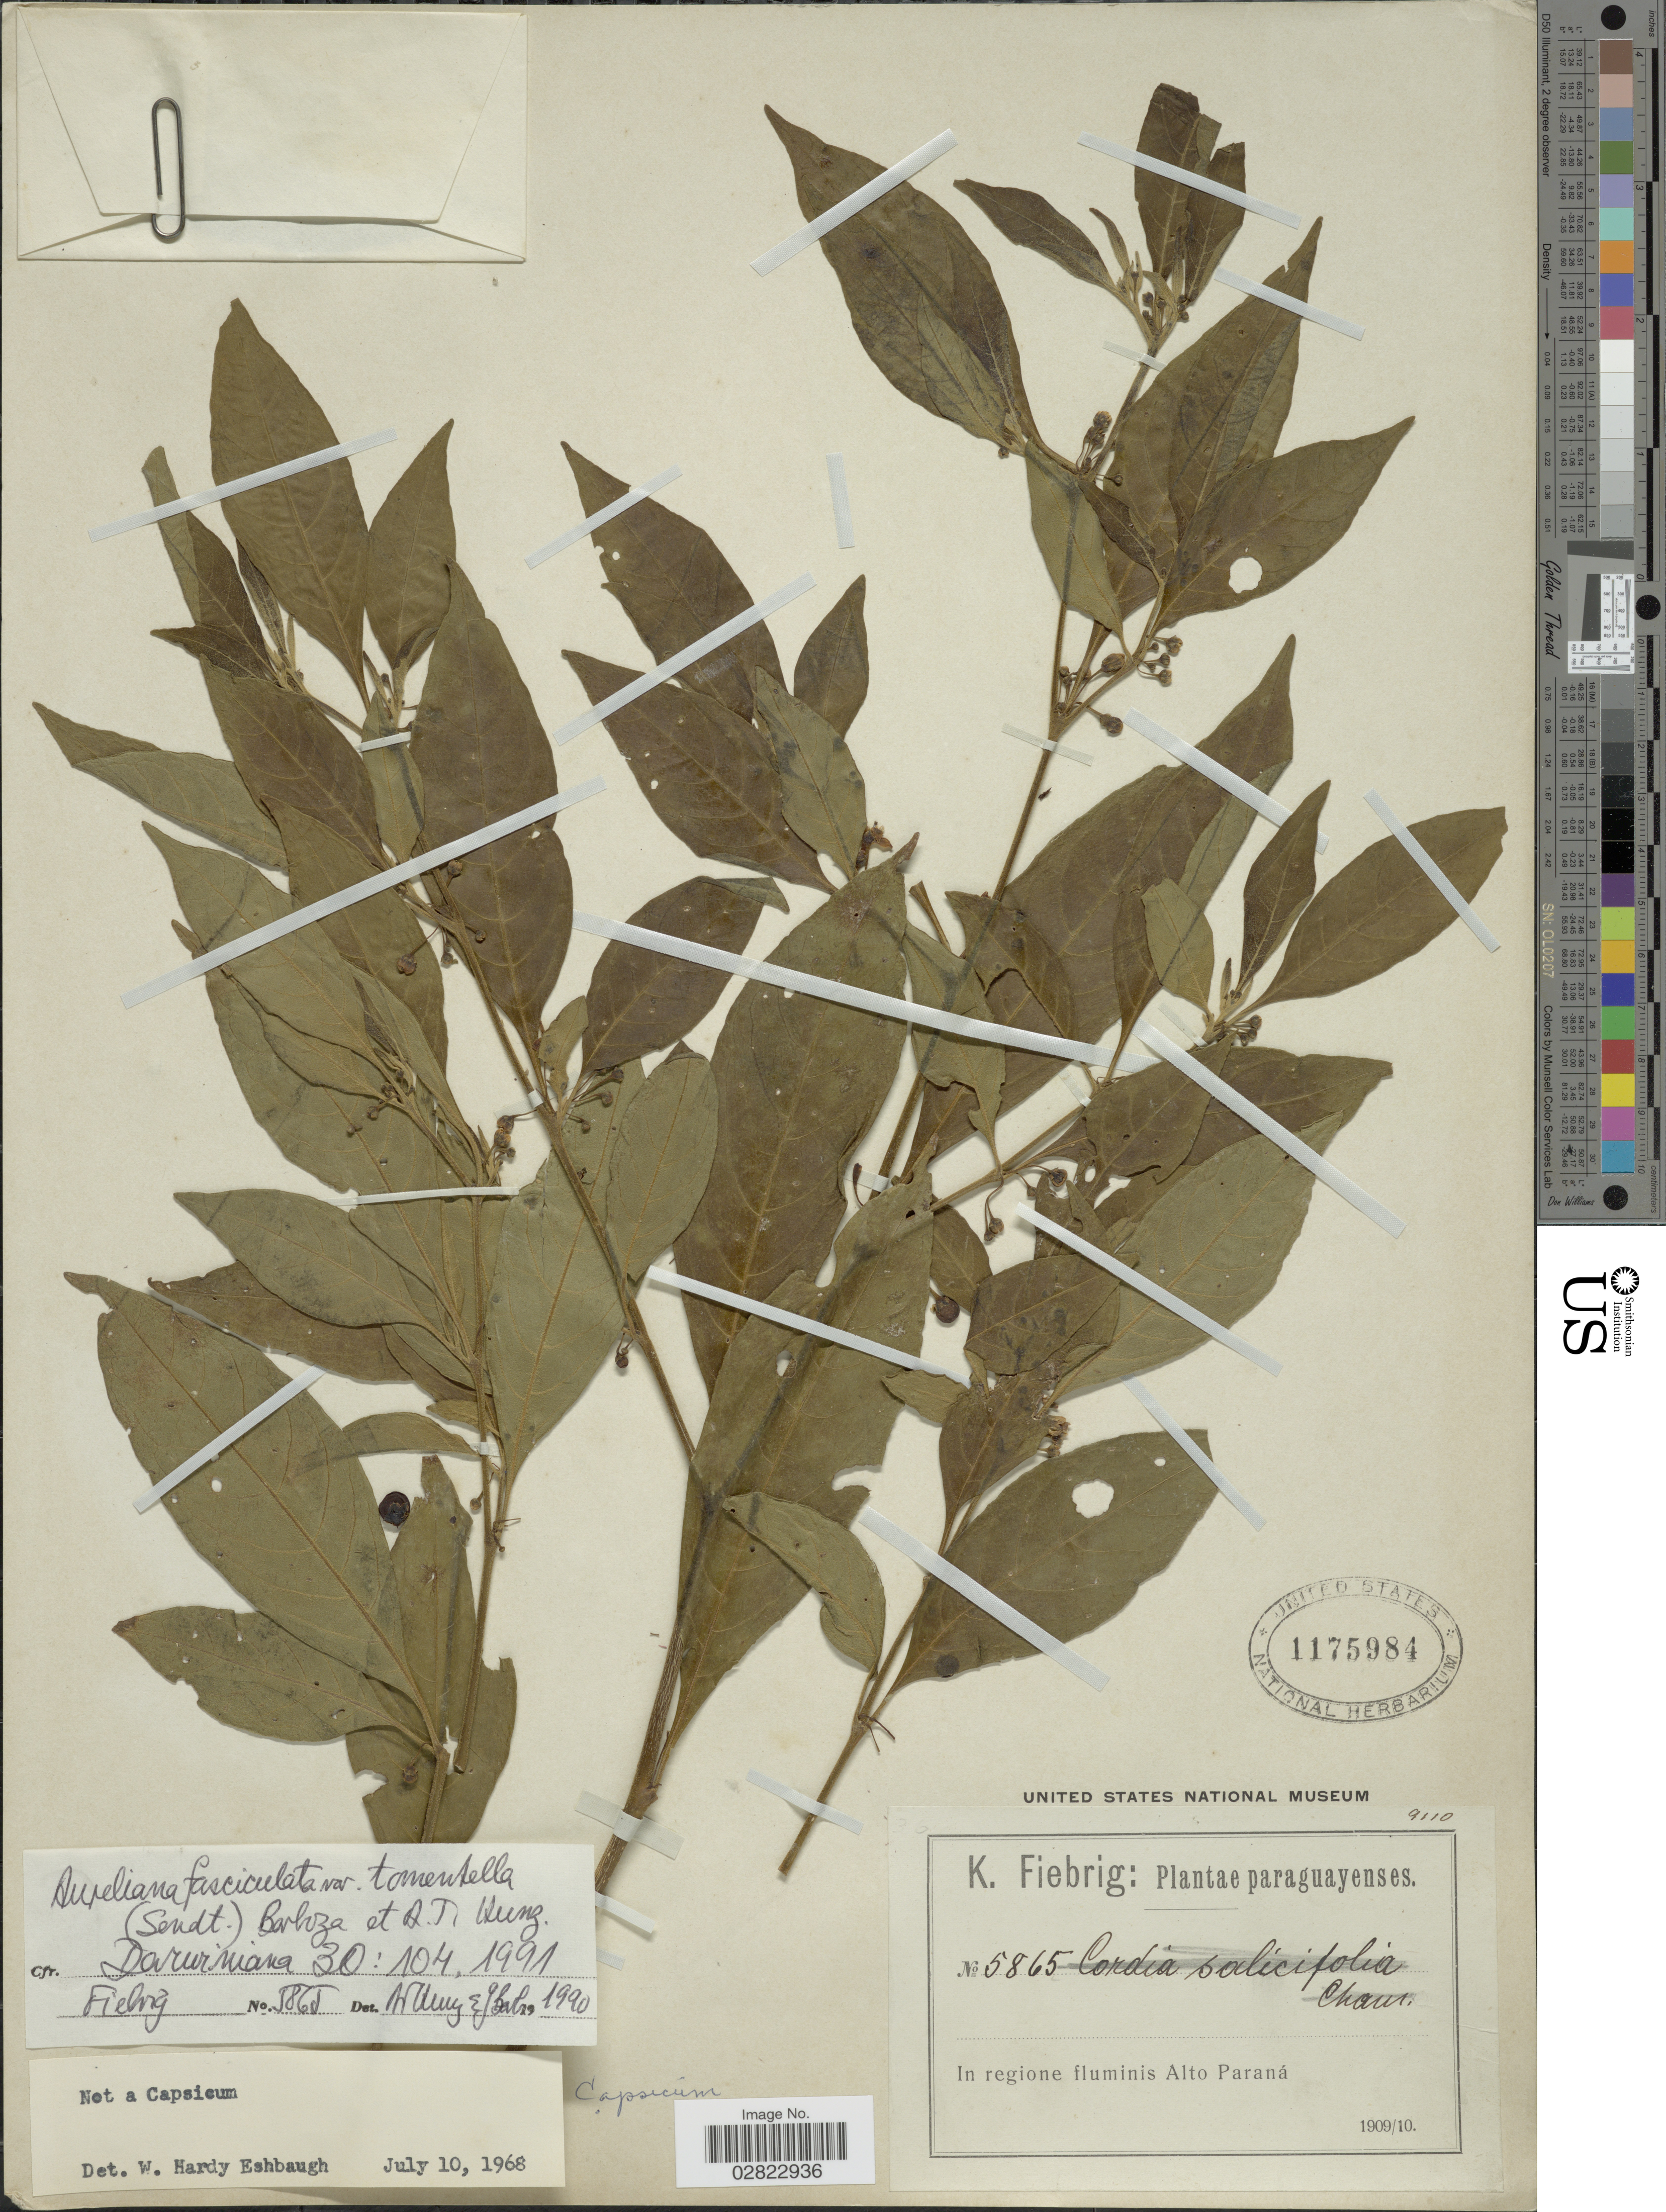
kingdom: Plantae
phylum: Tracheophyta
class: Magnoliopsida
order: Solanales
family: Solanaceae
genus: Aureliana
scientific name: Aureliana fasciculata var. tomentella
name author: Barboza & Hunz.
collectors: K. Fiebrig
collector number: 5865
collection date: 1909/1910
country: Paraguay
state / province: Alto Parana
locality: In regione fluminis Alto Paraná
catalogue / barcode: US 1175984